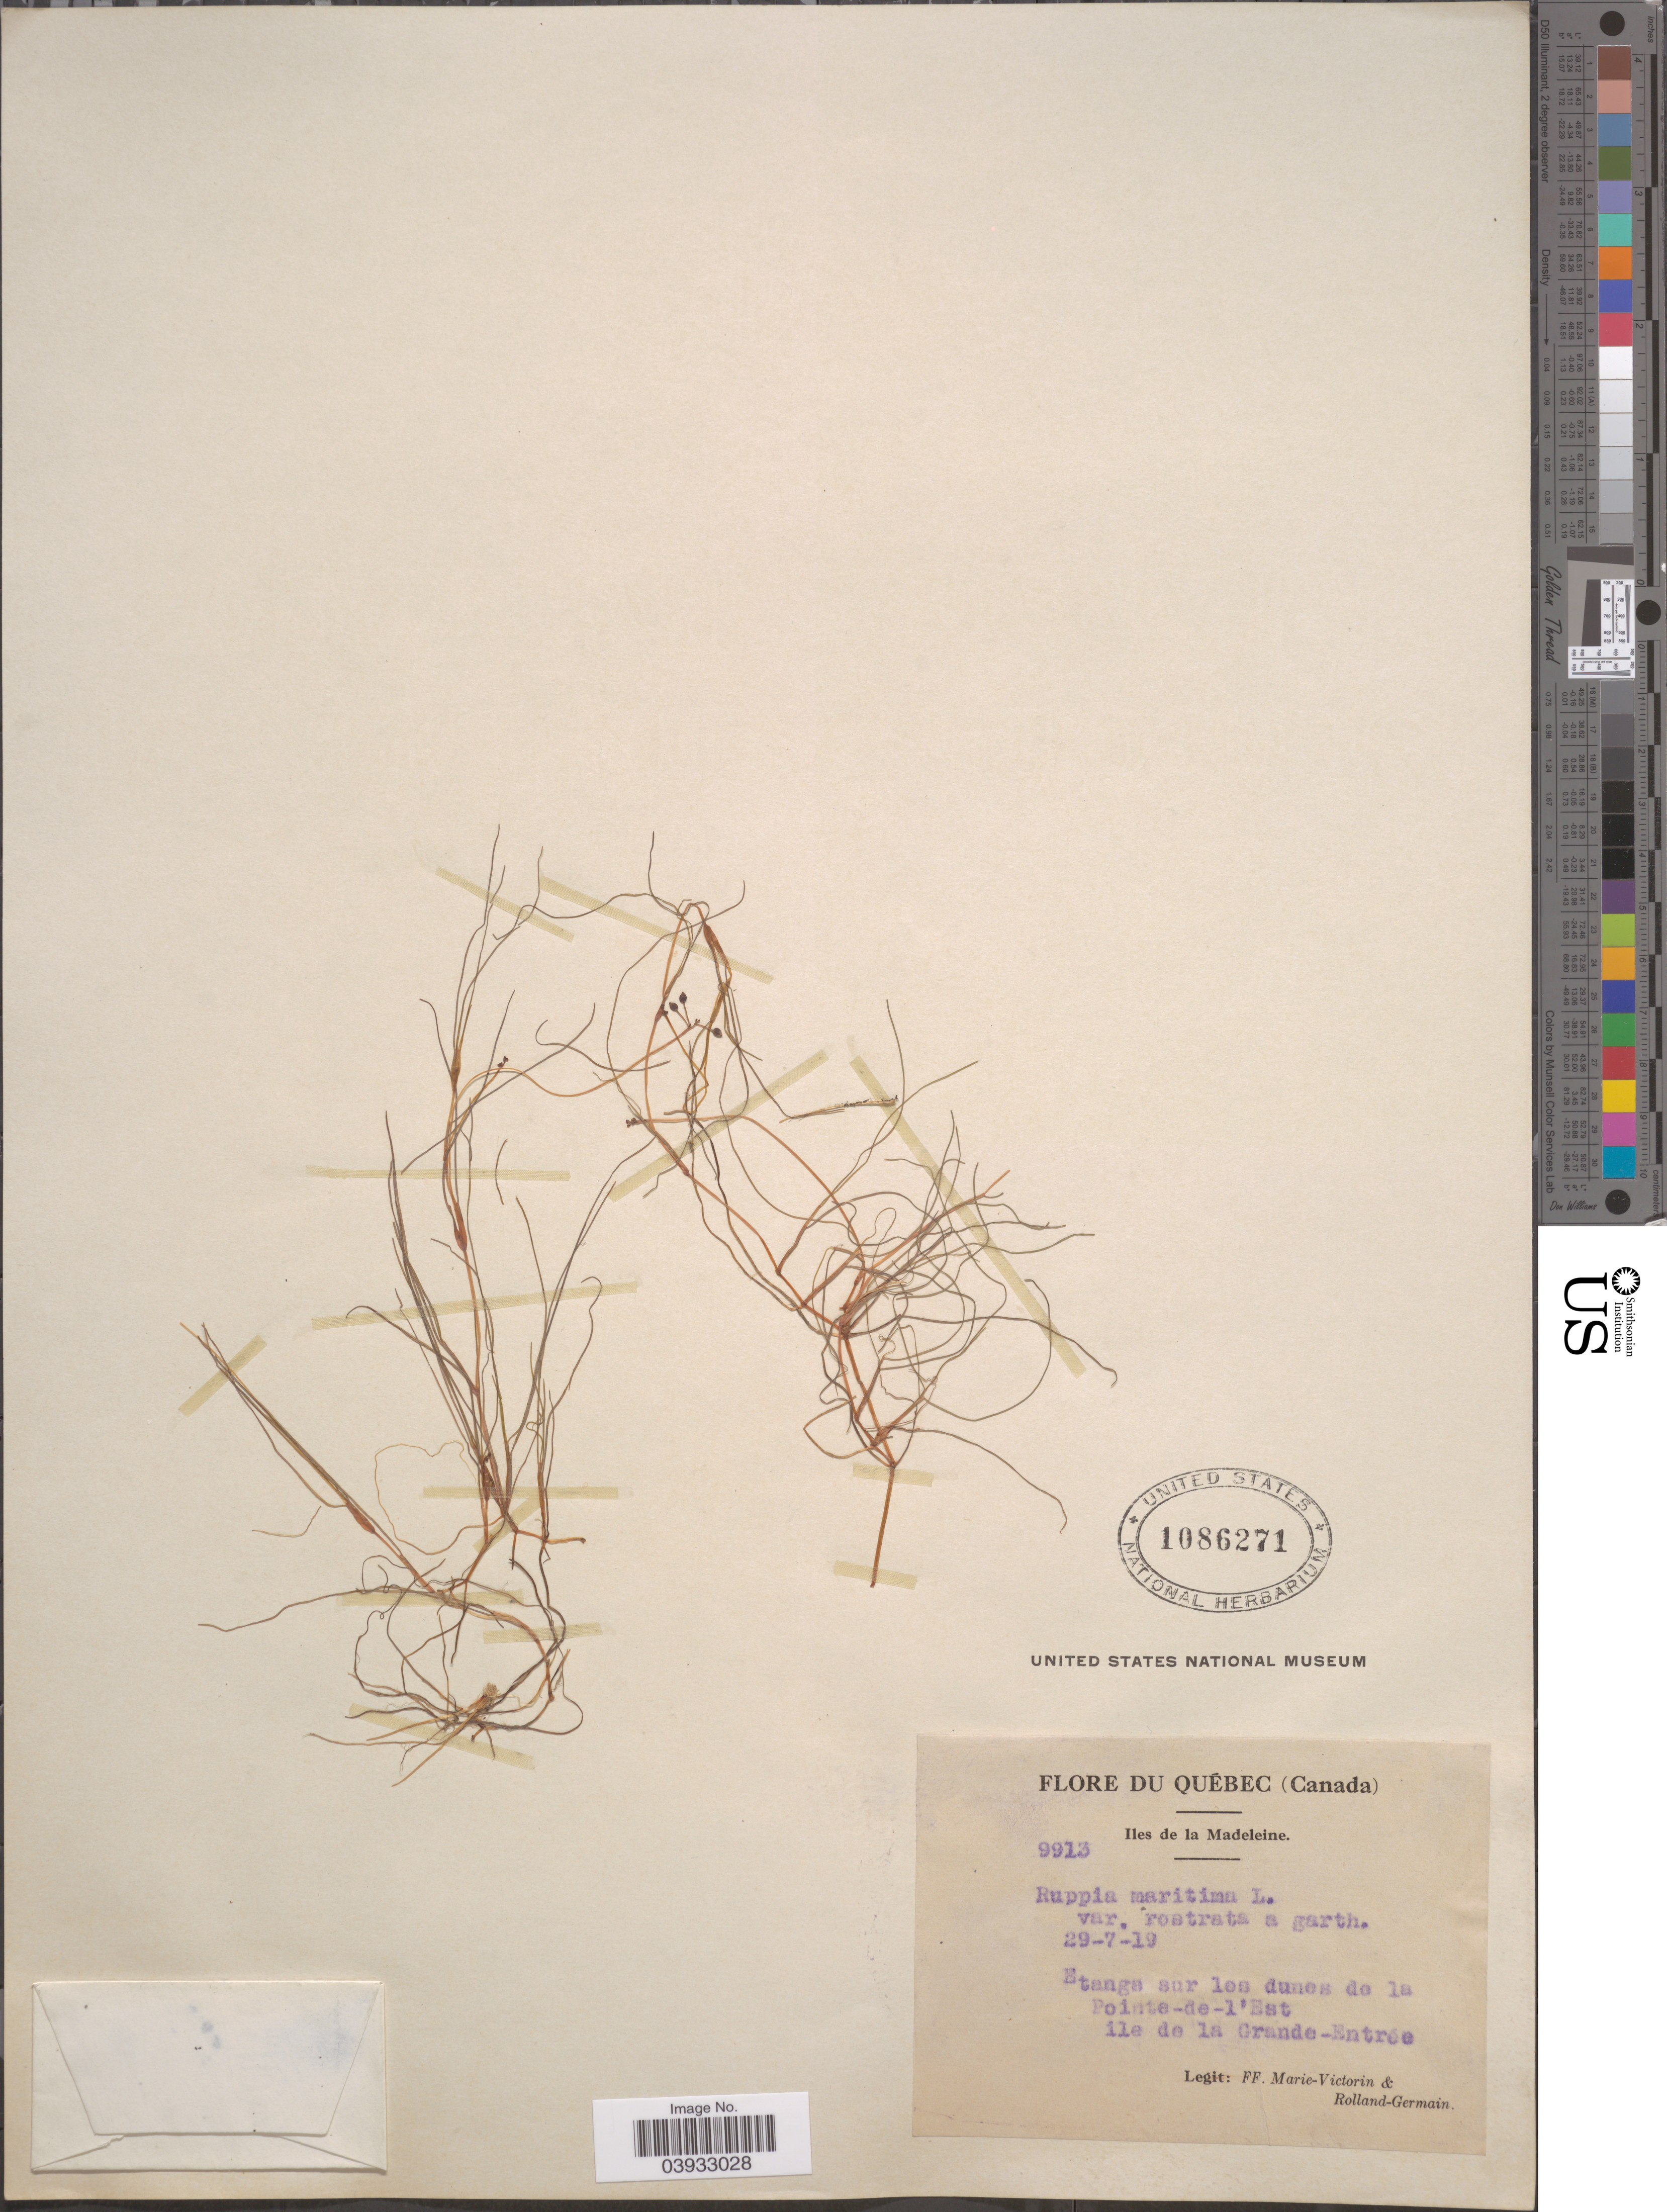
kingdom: Plantae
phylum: Tracheophyta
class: Liliopsida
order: Alismatales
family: Ruppiaceae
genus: Ruppia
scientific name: Ruppia maritima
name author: L.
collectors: F. Marie-Victorin & Rolland-Germain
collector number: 9913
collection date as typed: Transcribed d/m/y: 29/7/19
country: Canada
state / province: Quebec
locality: Iles de la Madeleine. Etanga sur les dunes de la Pointe-de-l'Est ile de la Grande-Entrée.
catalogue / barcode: US 1086271